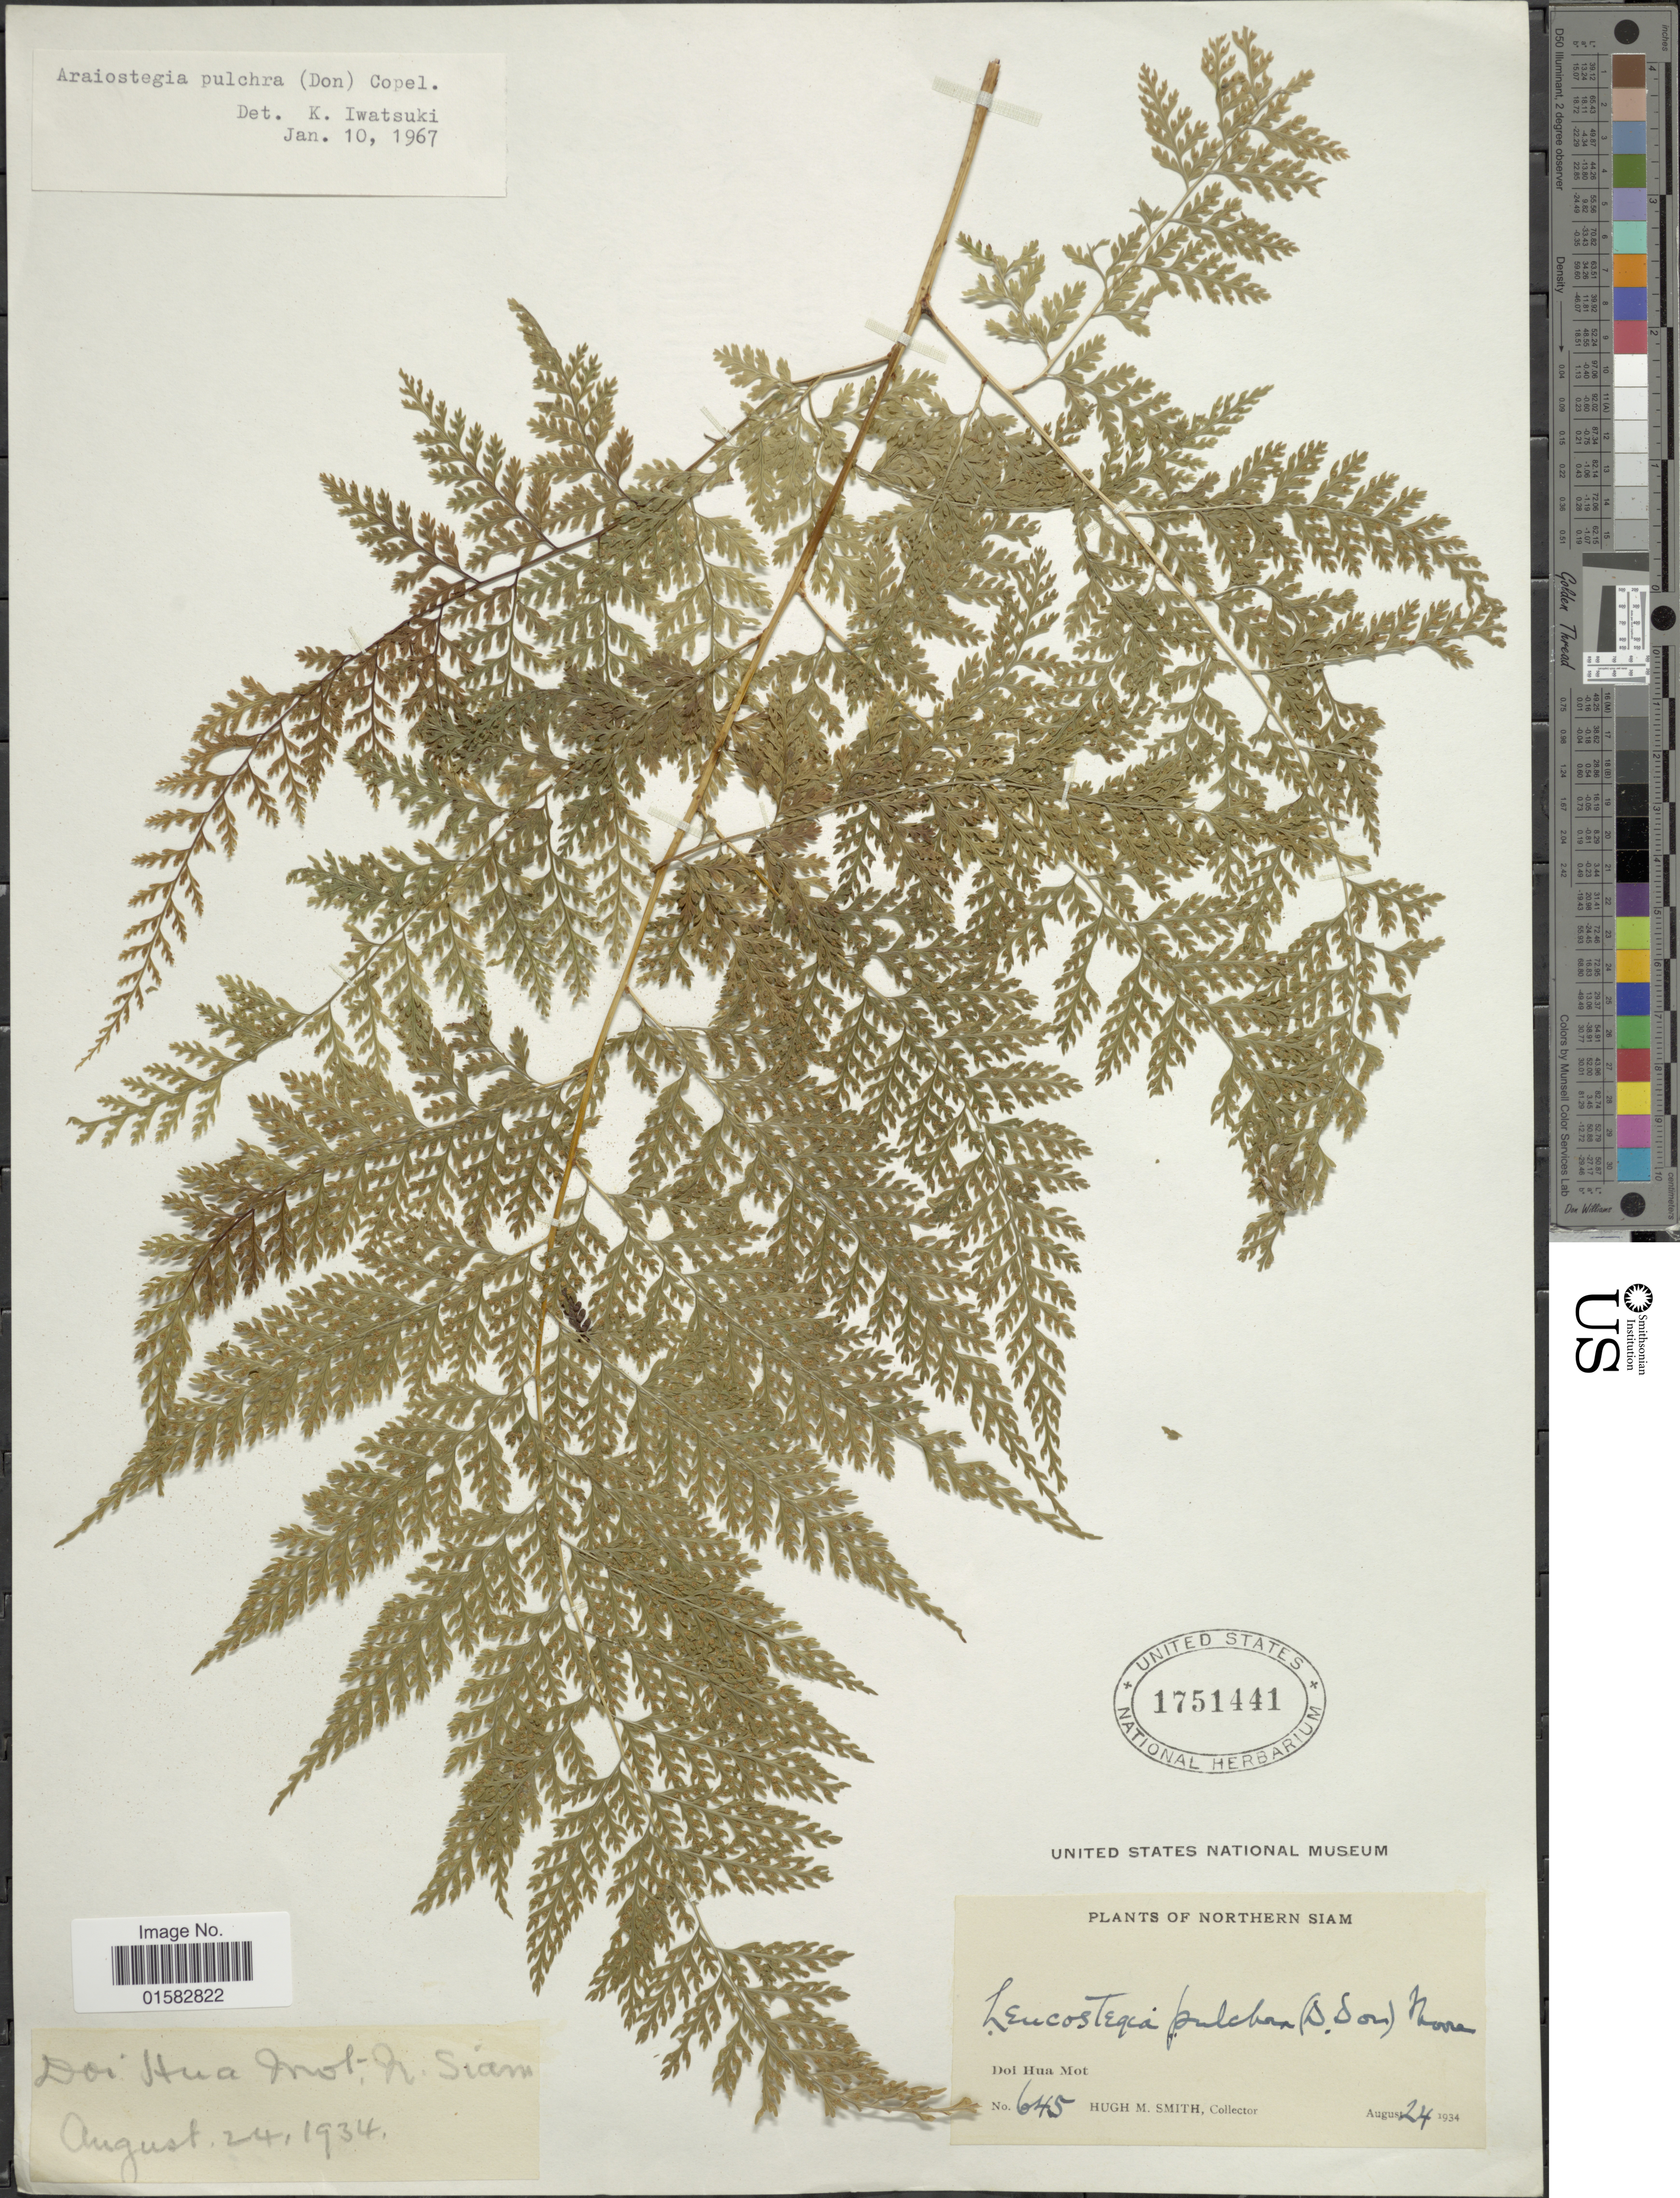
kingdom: Plantae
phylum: Tracheophyta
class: Polypodiopsida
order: Polypodiales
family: Davalliaceae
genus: Davallia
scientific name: Davallia pulchra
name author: D. Don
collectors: H. M. Smith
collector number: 645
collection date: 1934-08-24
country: Thailand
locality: Northern Siam, Doi Hua Mot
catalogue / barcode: US 1751441